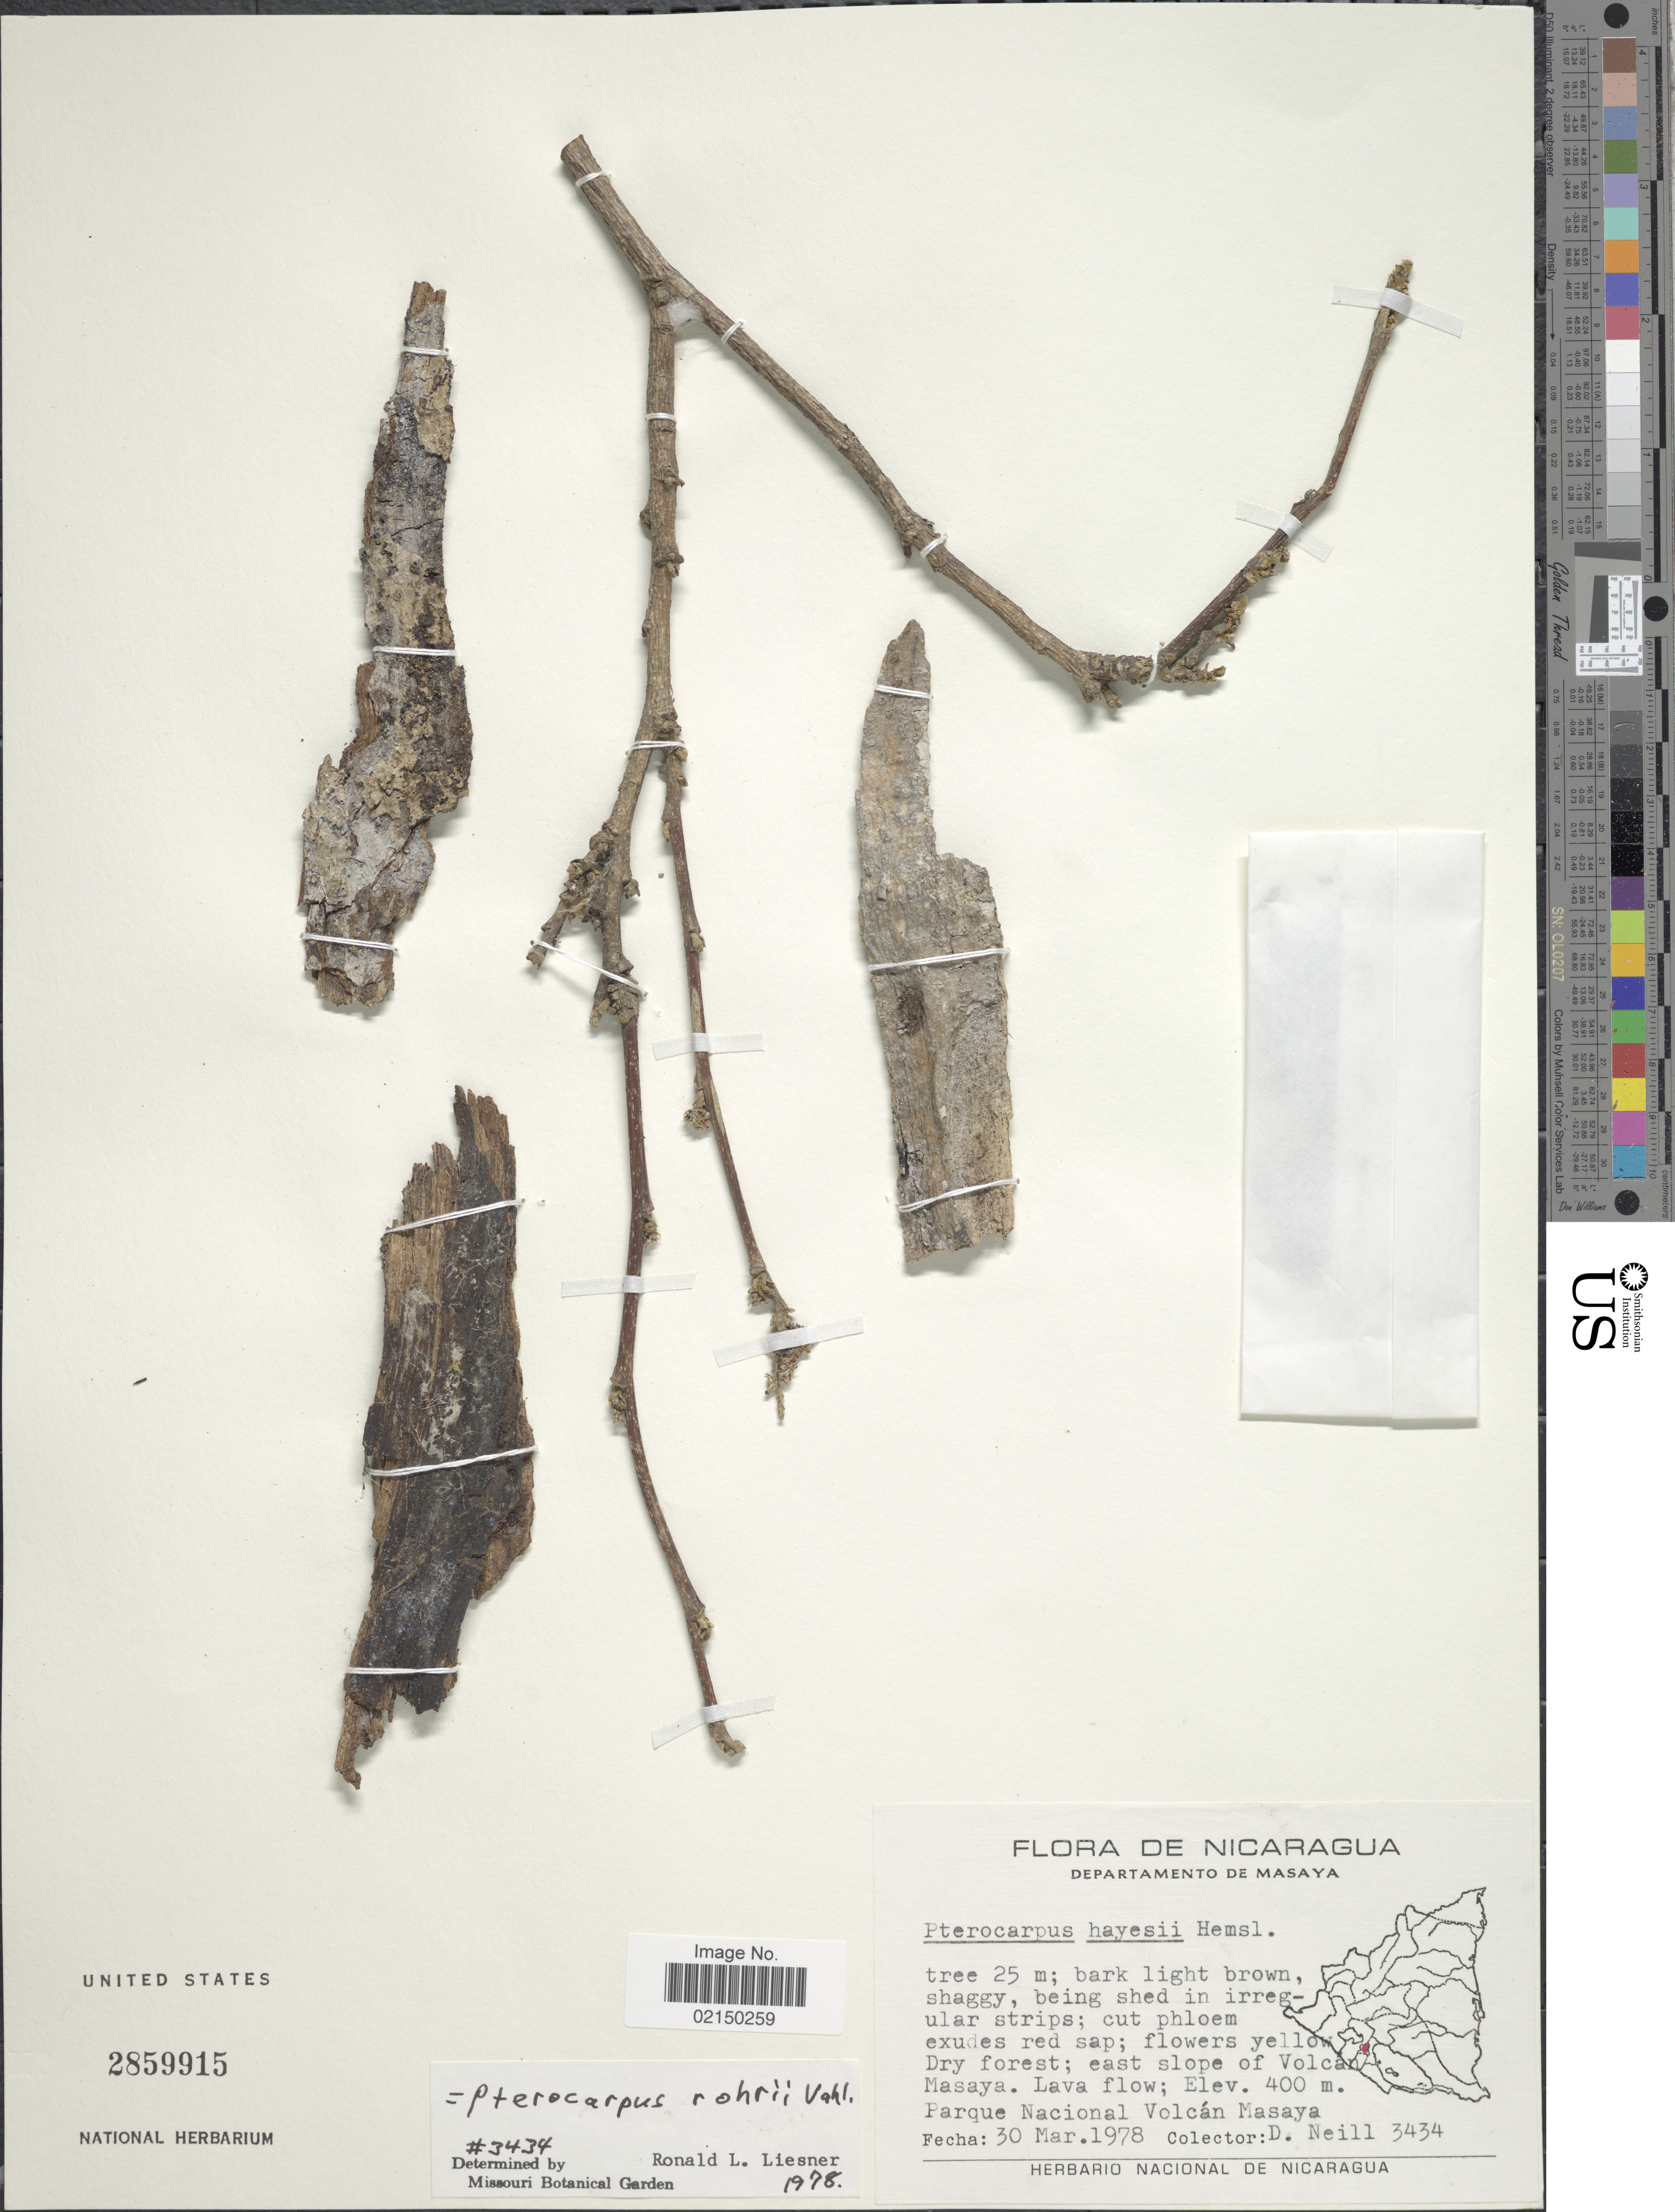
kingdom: Plantae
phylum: Tracheophyta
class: Magnoliopsida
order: Fabales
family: Fabaceae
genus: Pterocarpus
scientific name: Pterocarpus rohrii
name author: Vahl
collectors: D. Neill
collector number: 3434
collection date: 1978-03-30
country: Nicaragua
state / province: Masaya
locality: East slope of Volcan Masaya, Parque Nacional Volcan Masaya.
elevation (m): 400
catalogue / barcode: US 2859915